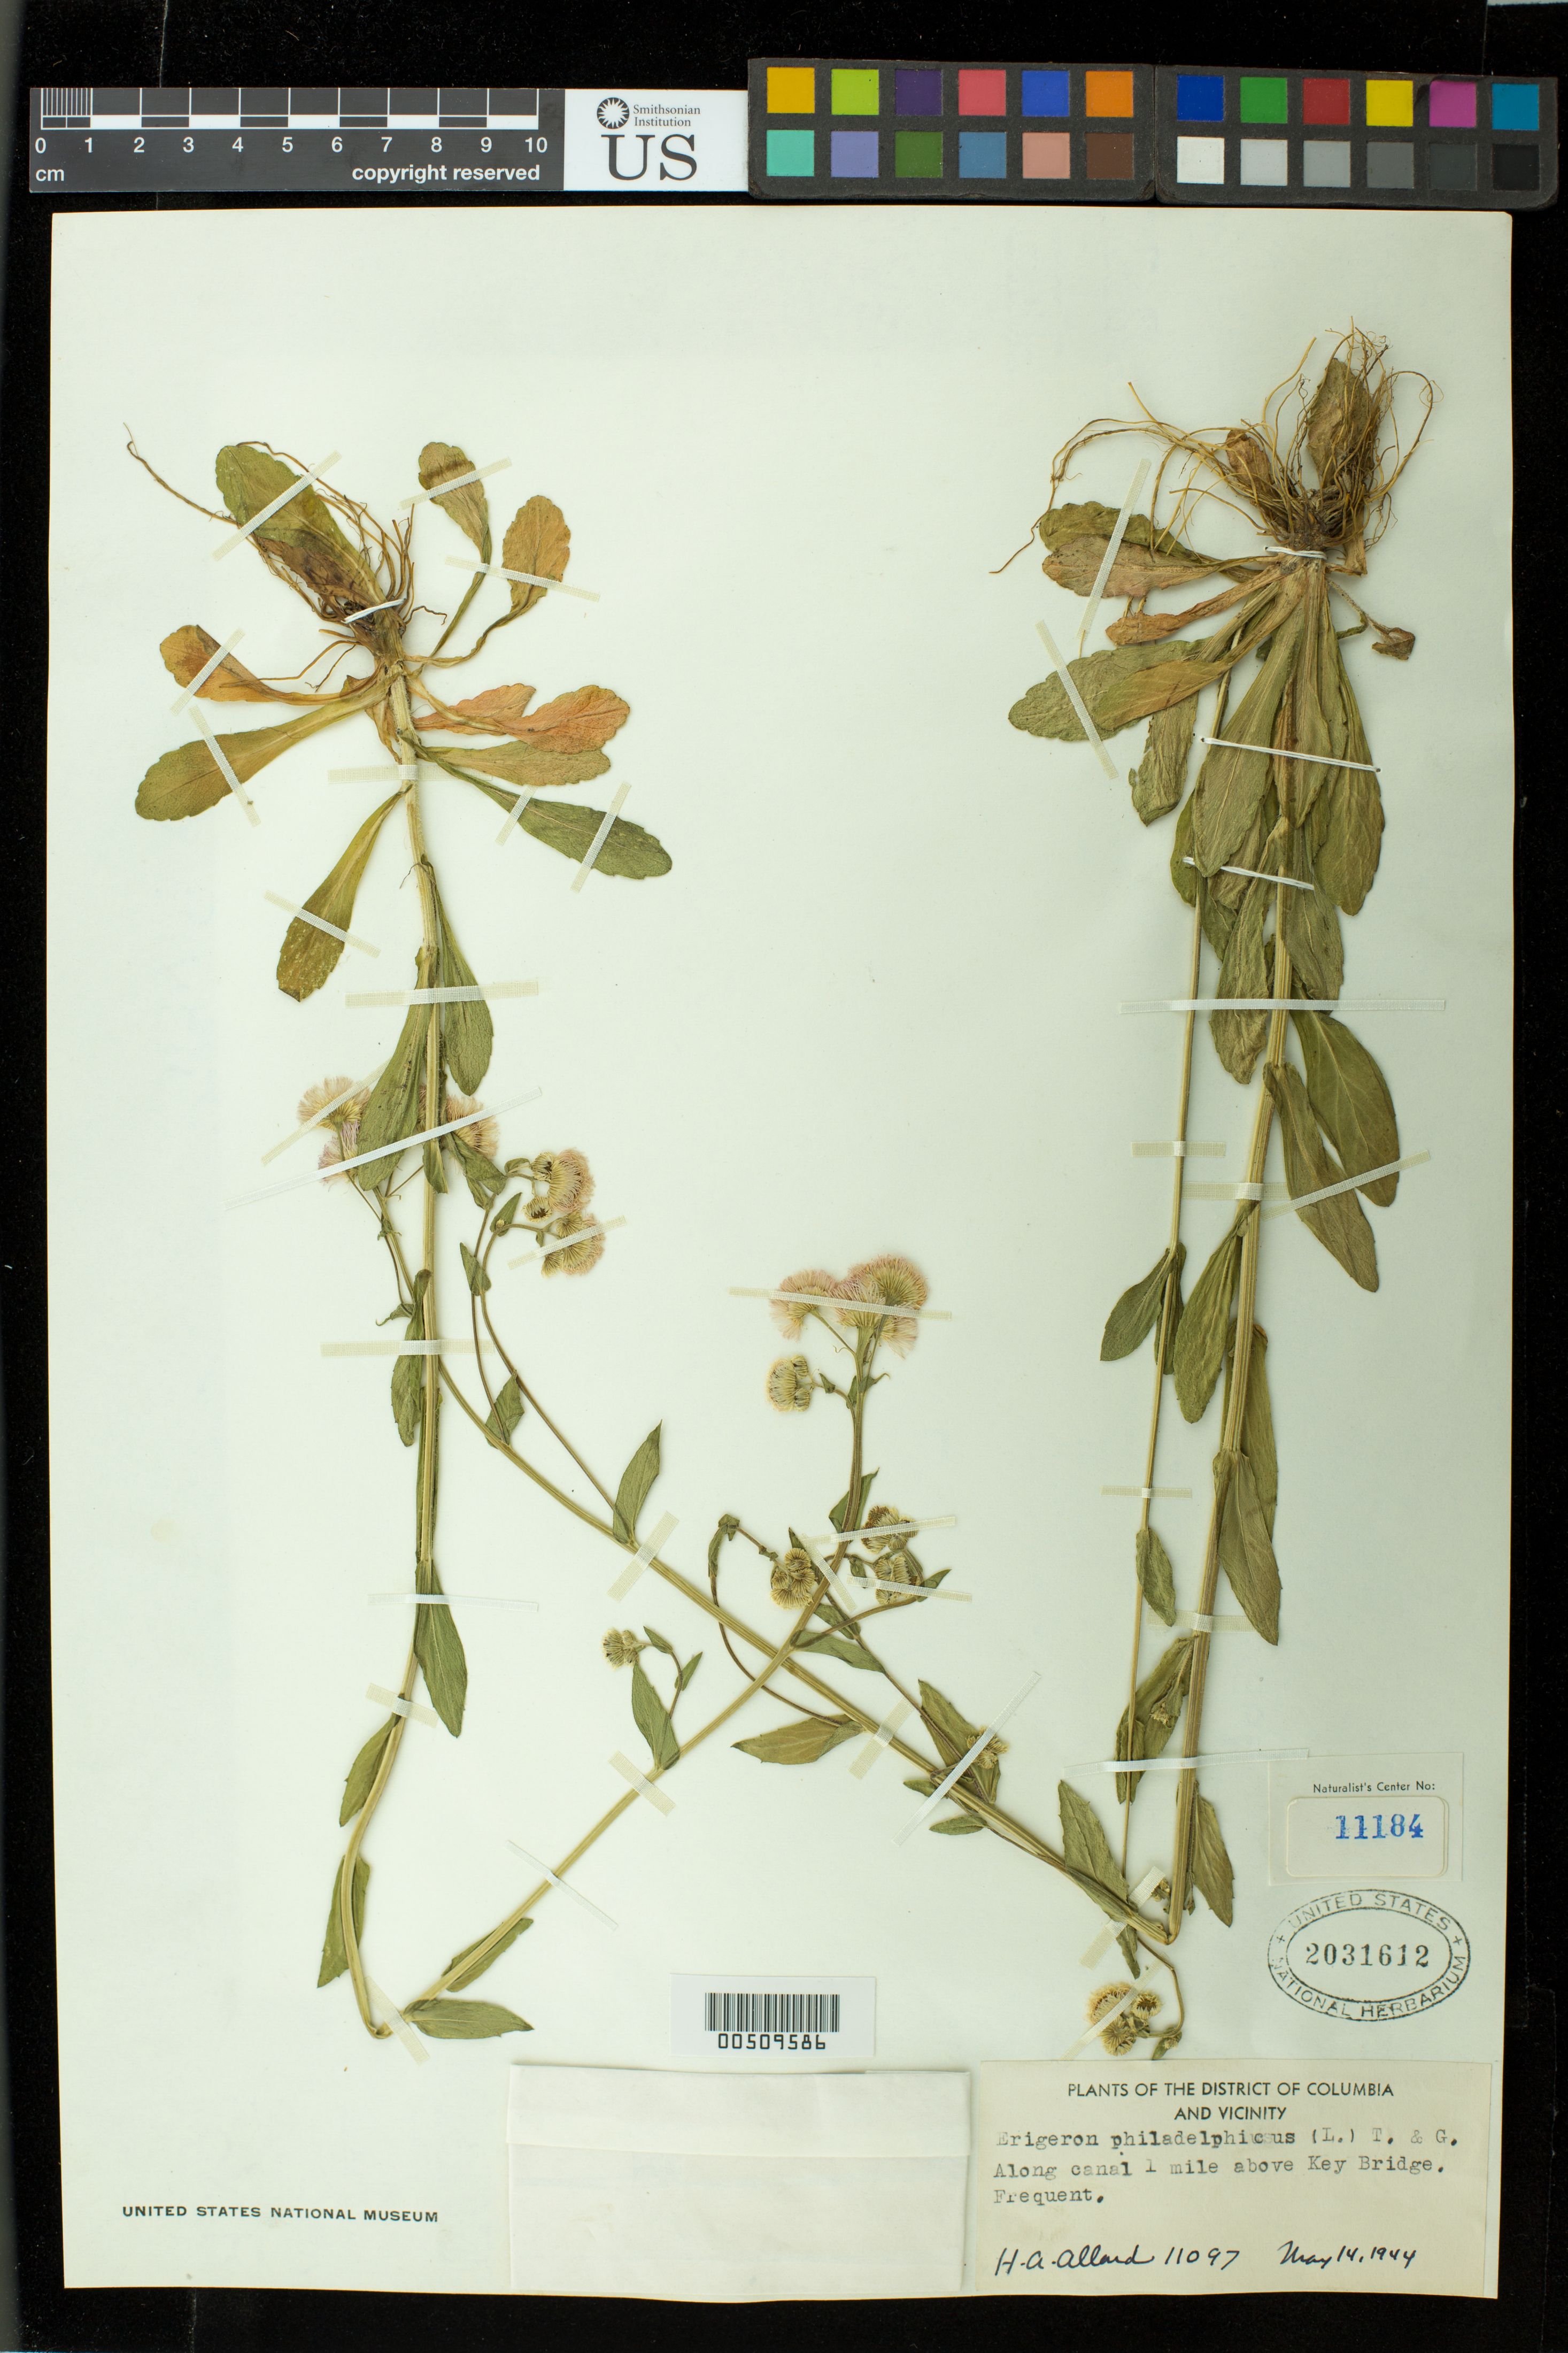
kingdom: Plantae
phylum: Tracheophyta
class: Magnoliopsida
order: Asterales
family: Asteraceae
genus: Erigeron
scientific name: Erigeron philadelphicus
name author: L.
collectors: H. A. Allard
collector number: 11097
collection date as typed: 14 May 1944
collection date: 1944-05-14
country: United States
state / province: District of Columbia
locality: Along C. & O. Canal 1 mi. above Key Bridge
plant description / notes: Specimens returned from Naturalist Center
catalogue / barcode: US 2031612